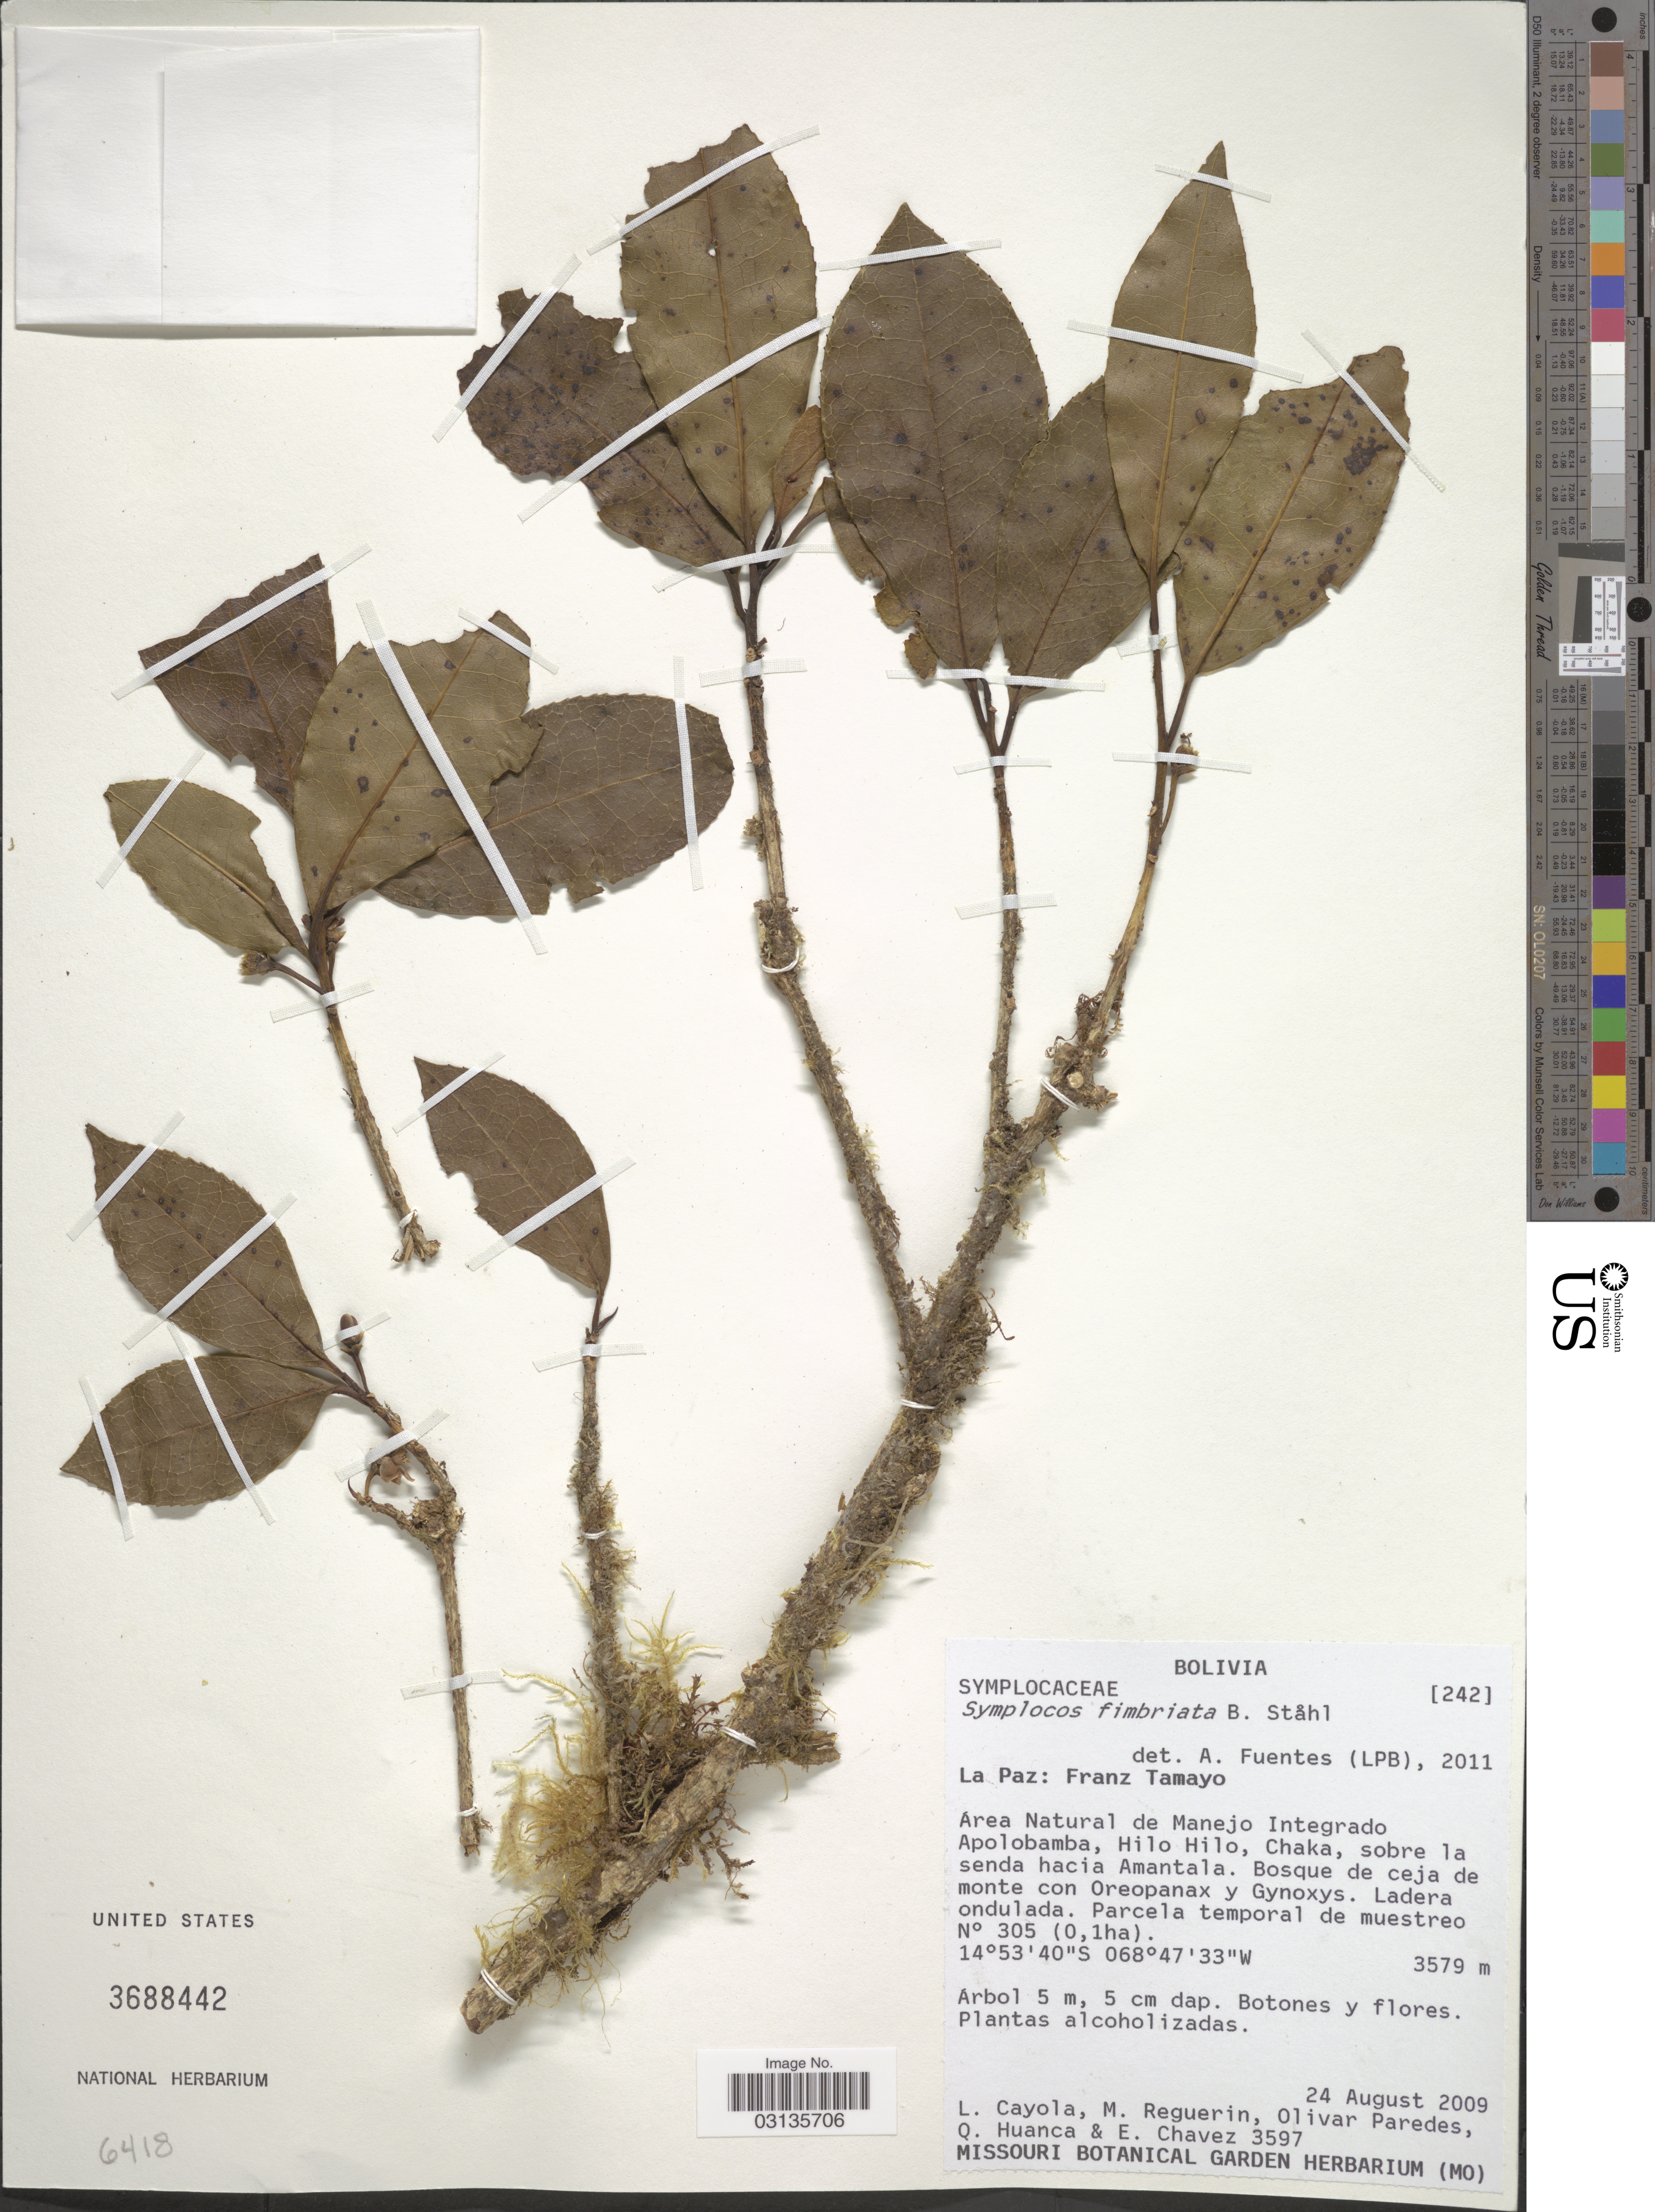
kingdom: Plantae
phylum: Tracheophyta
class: Magnoliopsida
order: Ericales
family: Symplocaceae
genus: Symplocos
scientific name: Symplocos fimbriata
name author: B. Ståhl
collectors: L. Cayola, M. Reguerin, O. Paredes, Q. Huanca & E. Chavez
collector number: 3597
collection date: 2009-08-24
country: Bolivia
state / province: La Paz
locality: Franz Tamayo. Área Natural de Manejo Integrado Apolobamba, Hilo Hilo, Chaka, sobre la senda hacia Amantala. Ladera ondulada. Parcela temporal de muestreo N° 305 (0,1ha).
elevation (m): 3579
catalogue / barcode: US 3688442